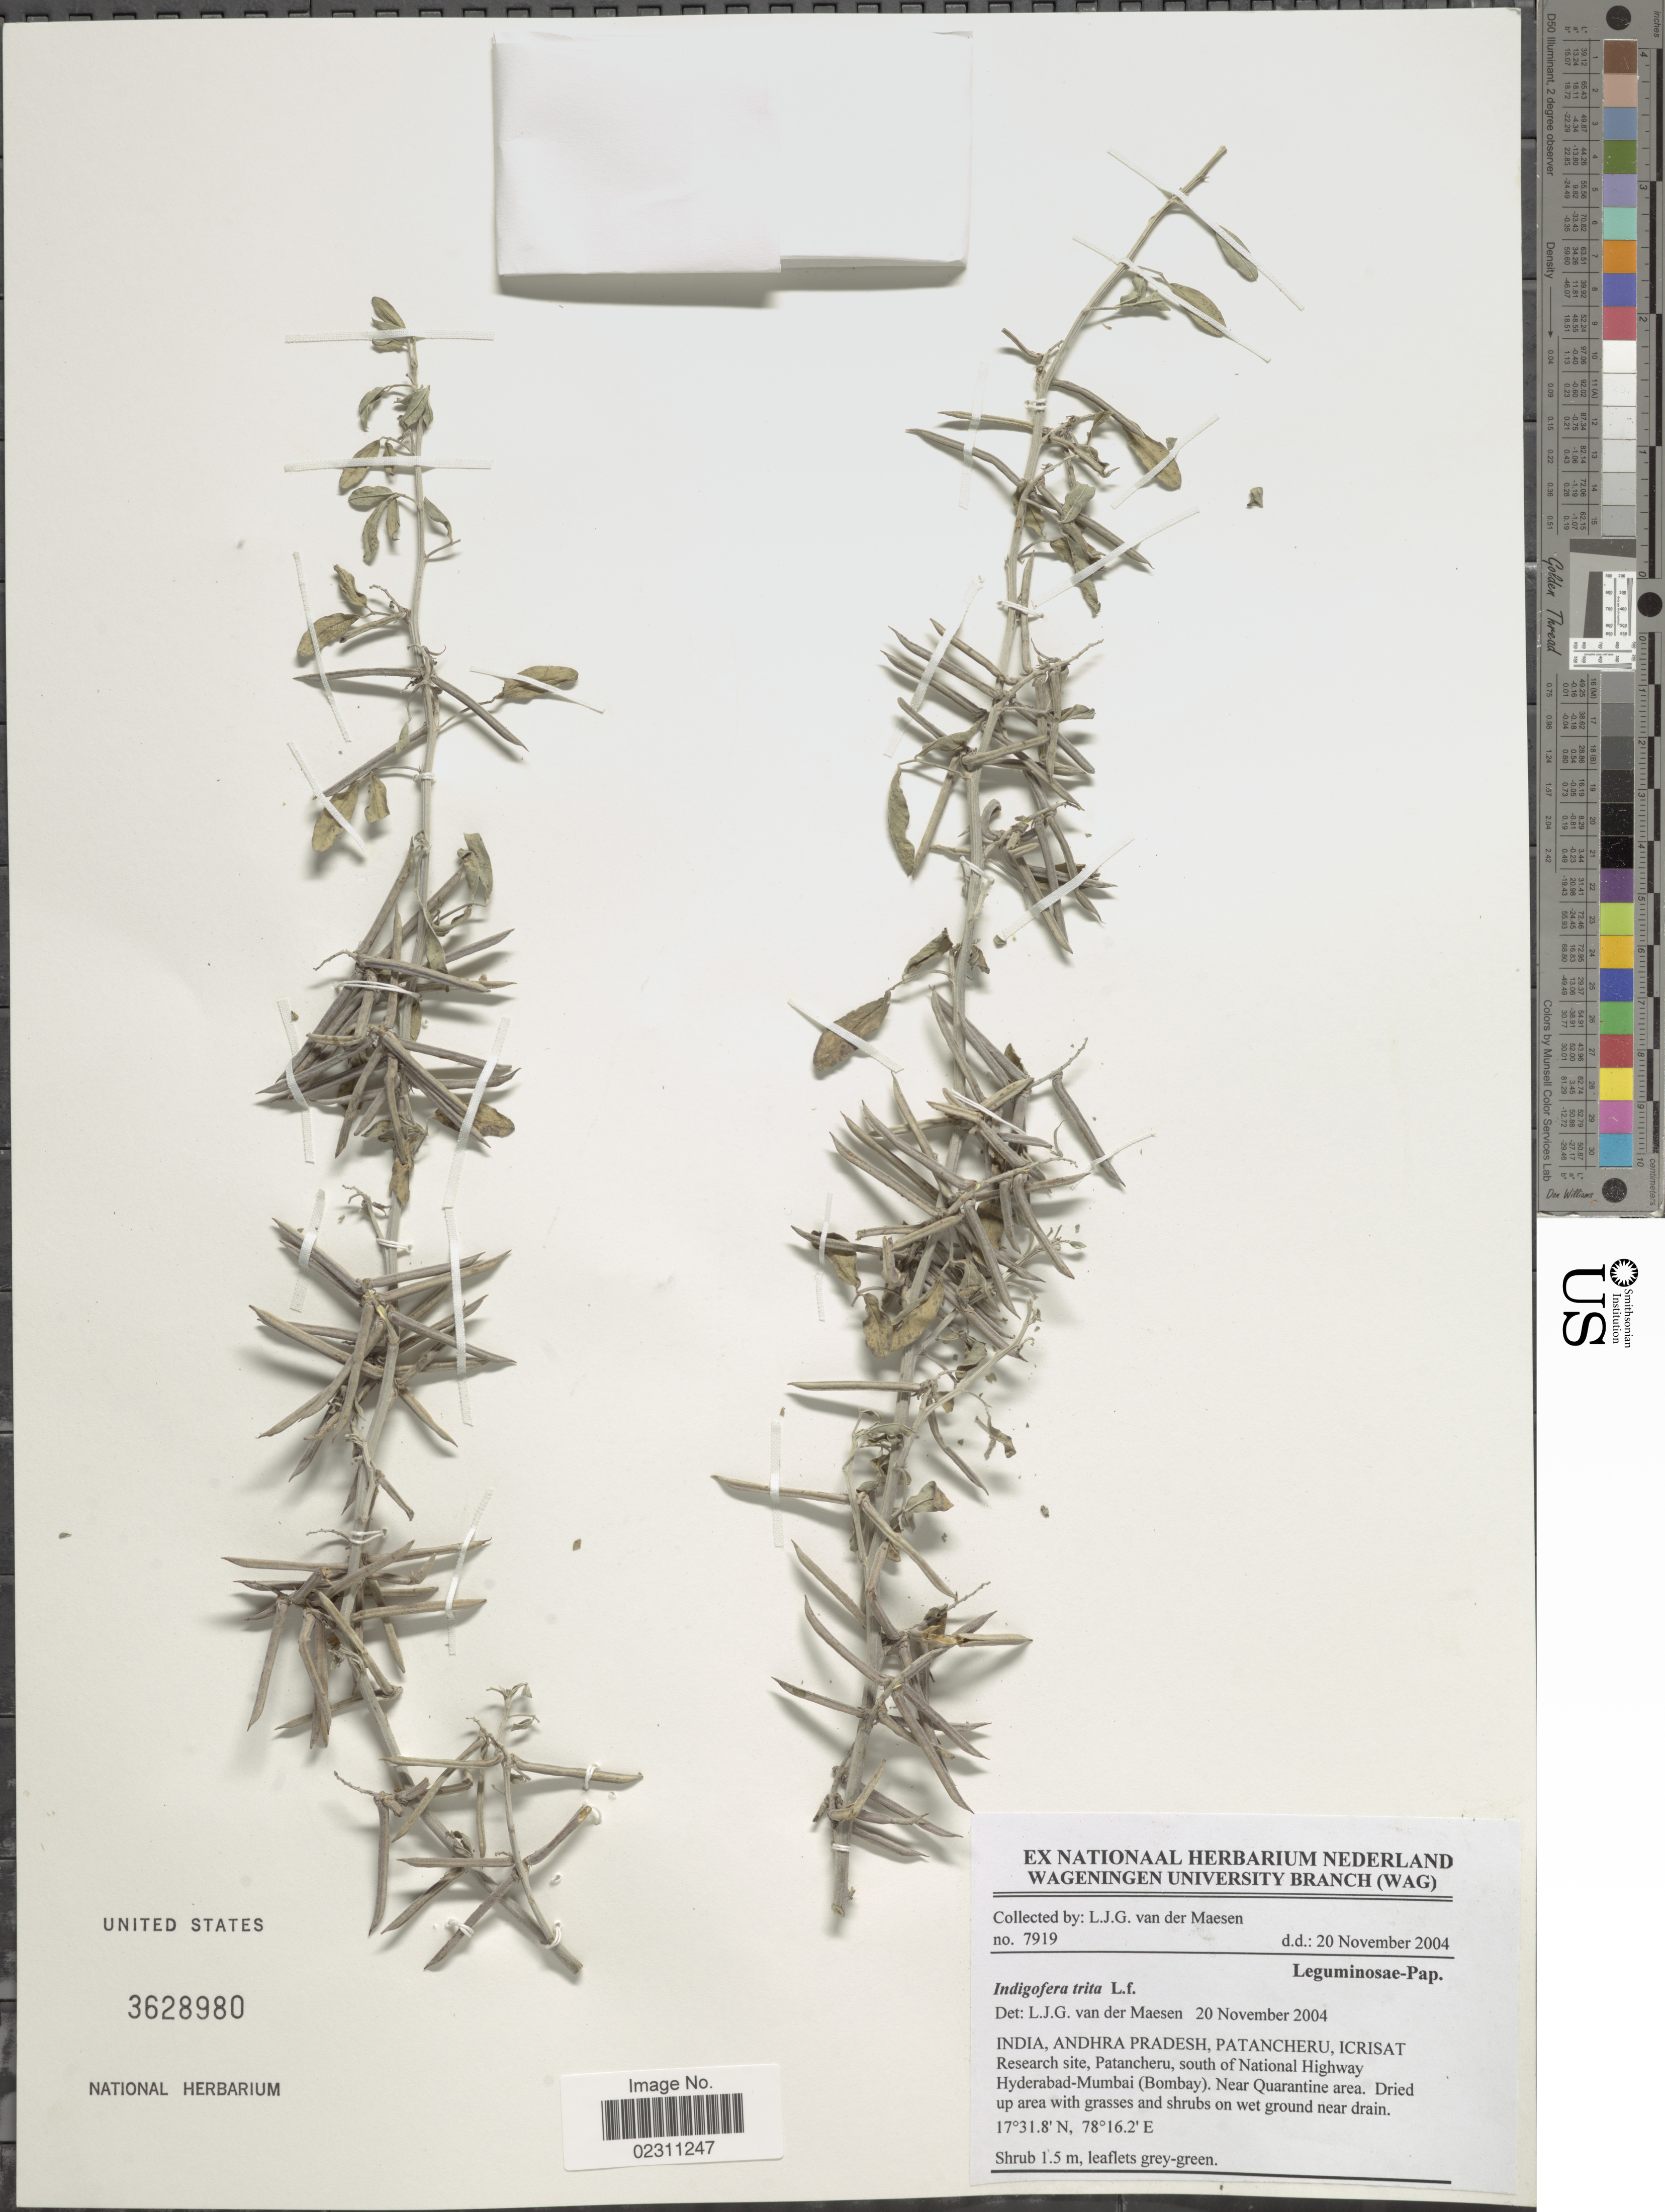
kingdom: Plantae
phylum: Tracheophyta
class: Magnoliopsida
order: Fabales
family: Fabaceae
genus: Indigofera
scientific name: Indigofera trita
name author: L. f.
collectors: L. van der Maesen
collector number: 7919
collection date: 2004-11-20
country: India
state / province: Andhra Pradesh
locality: Patancheru, Icrisat Research site, Patancheru, south of National Highway Hyderabad-Mumbai (Bombay). Near Quarantine area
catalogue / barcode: US 3628980